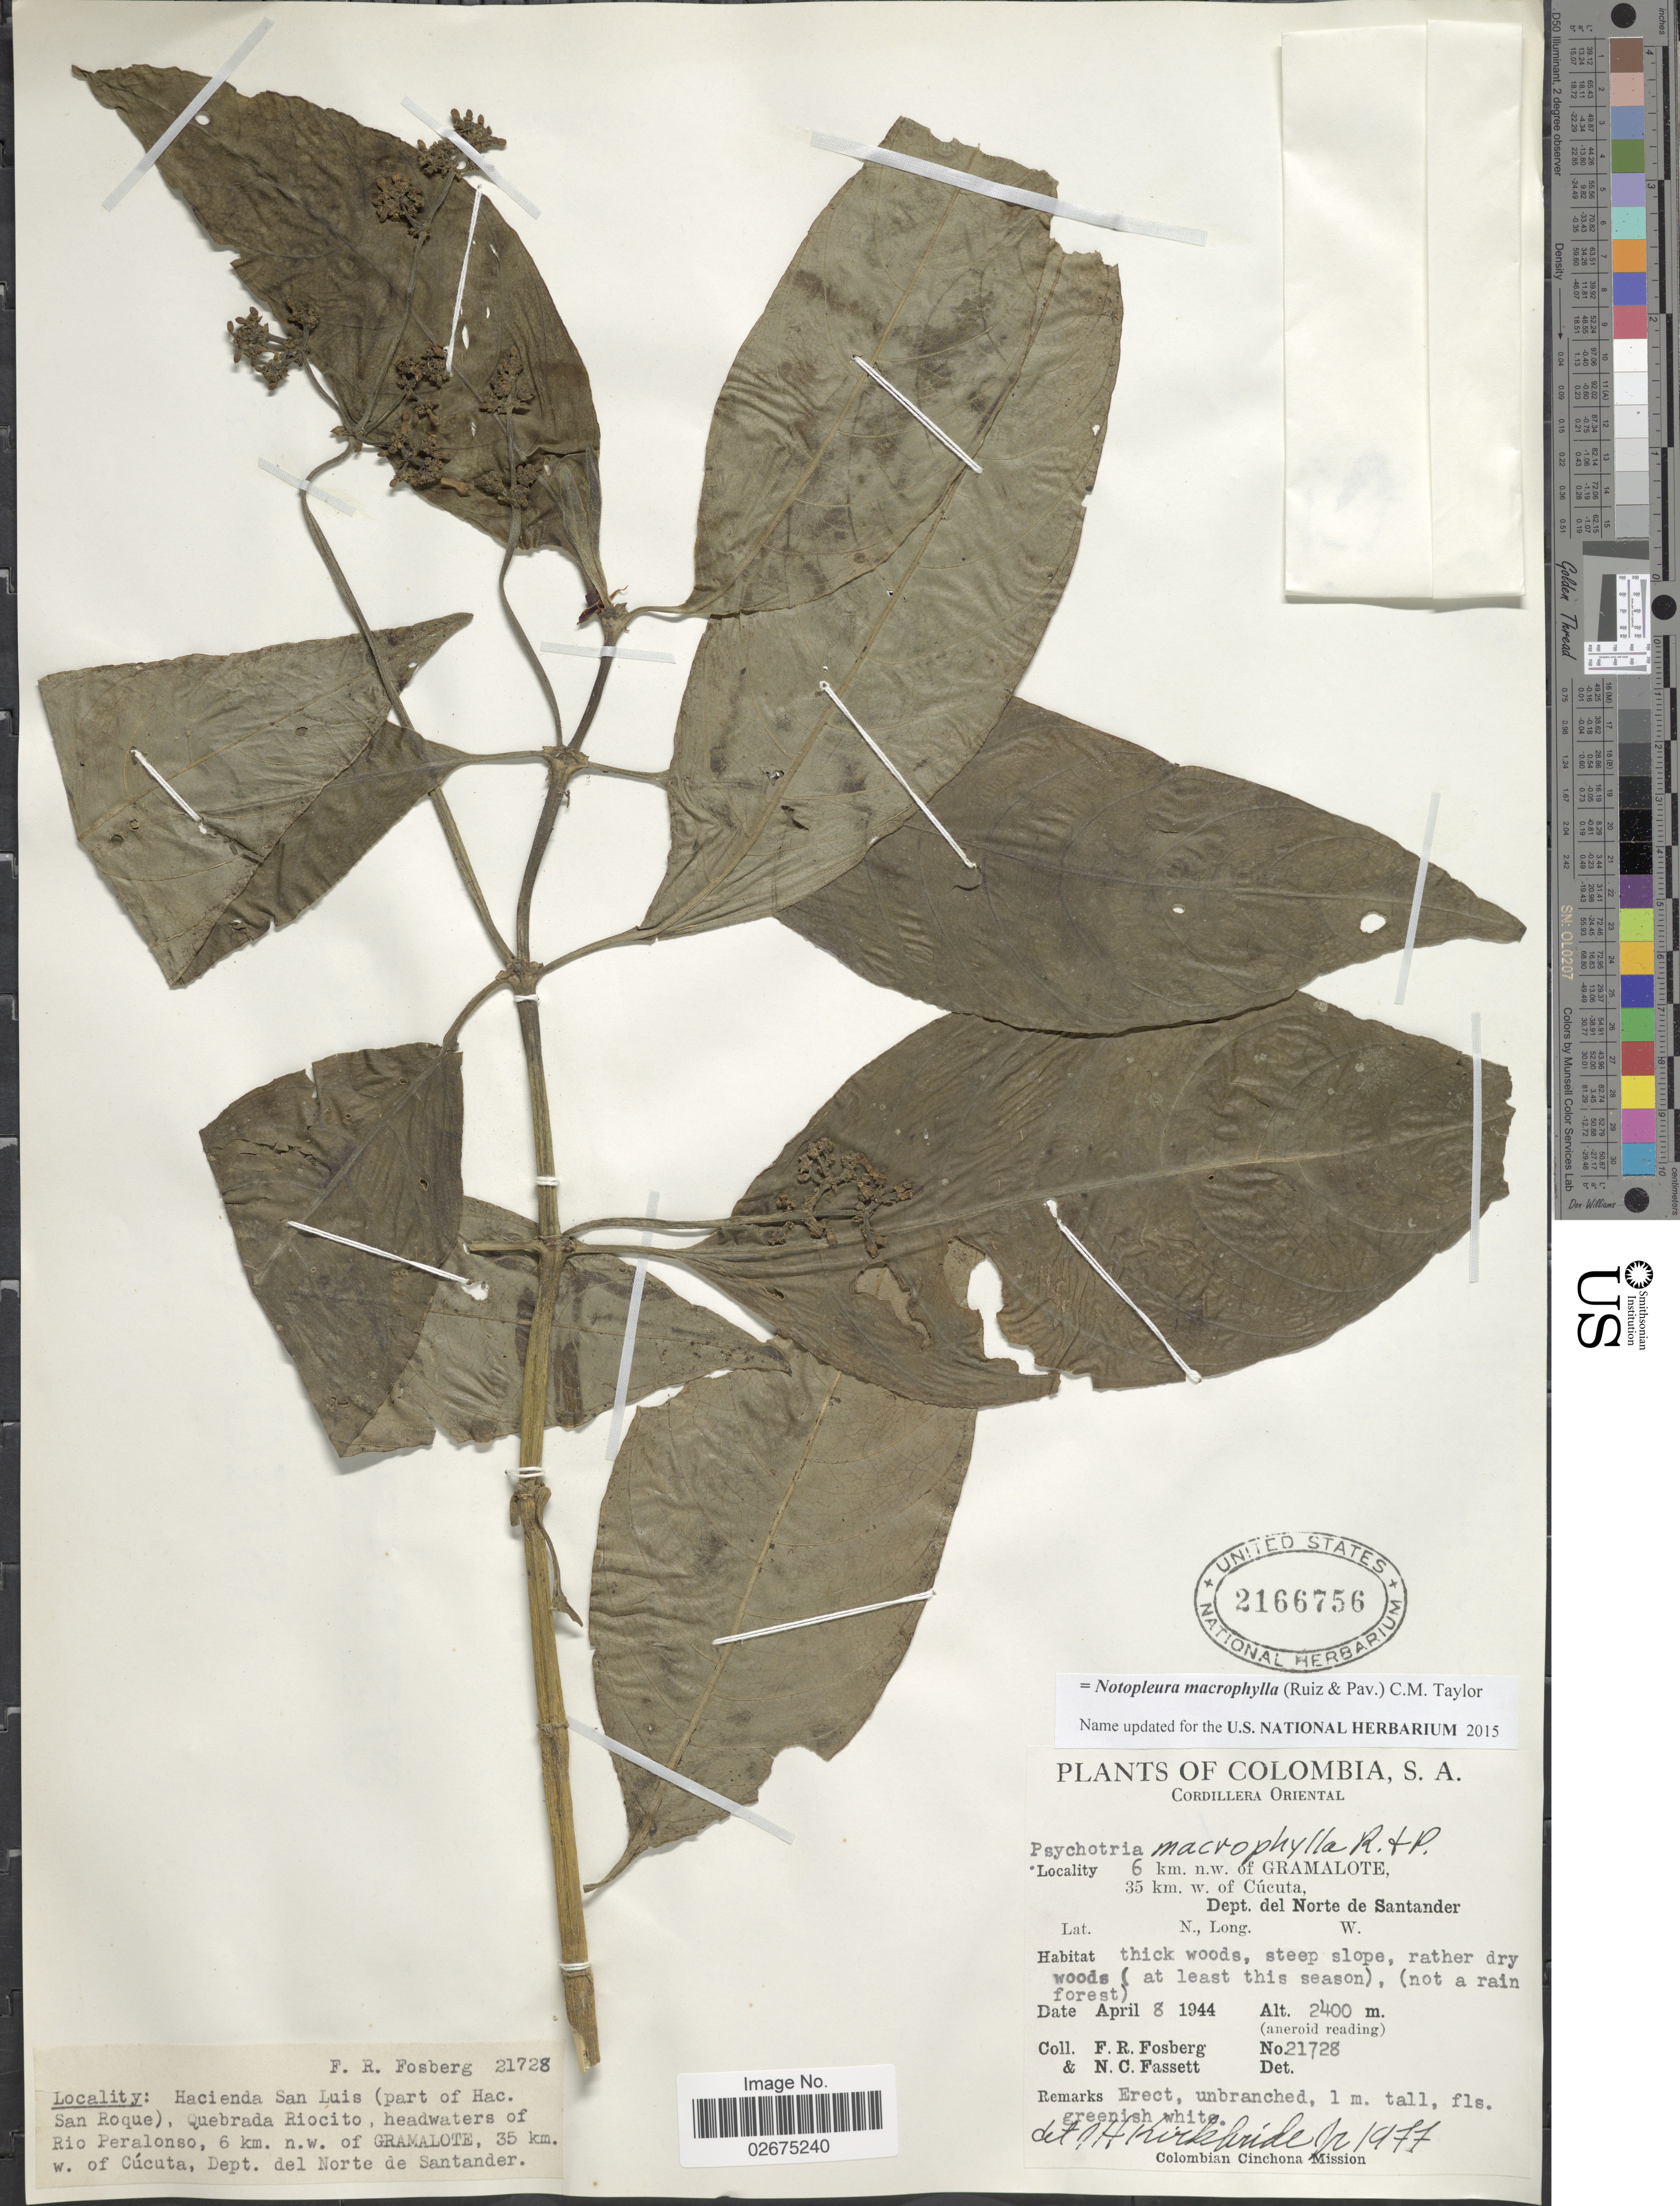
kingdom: Plantae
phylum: Tracheophyta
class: Magnoliopsida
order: Gentianales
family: Rubiaceae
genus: Notopleura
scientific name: Notopleura macrophylla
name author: (Ruiz & Pav.) C.M. Taylor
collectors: F. R. Fosberg & N. C. Fassett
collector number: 21728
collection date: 1944-04-08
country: Colombia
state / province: Norte de Santander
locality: Hacienda San Luis (part of Hac. San Roque), Quebrada Riocito, headwaters of Rio Peralonso, Cordillera Oriental, 6 km n.w. of Gramalote, 35 km. w. of Cúcuta, Dept. del Norte de Santaner, thick woods, steep slope, rather dry woods (at least this season), (not a rain forest)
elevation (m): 2400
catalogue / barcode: US 2166756